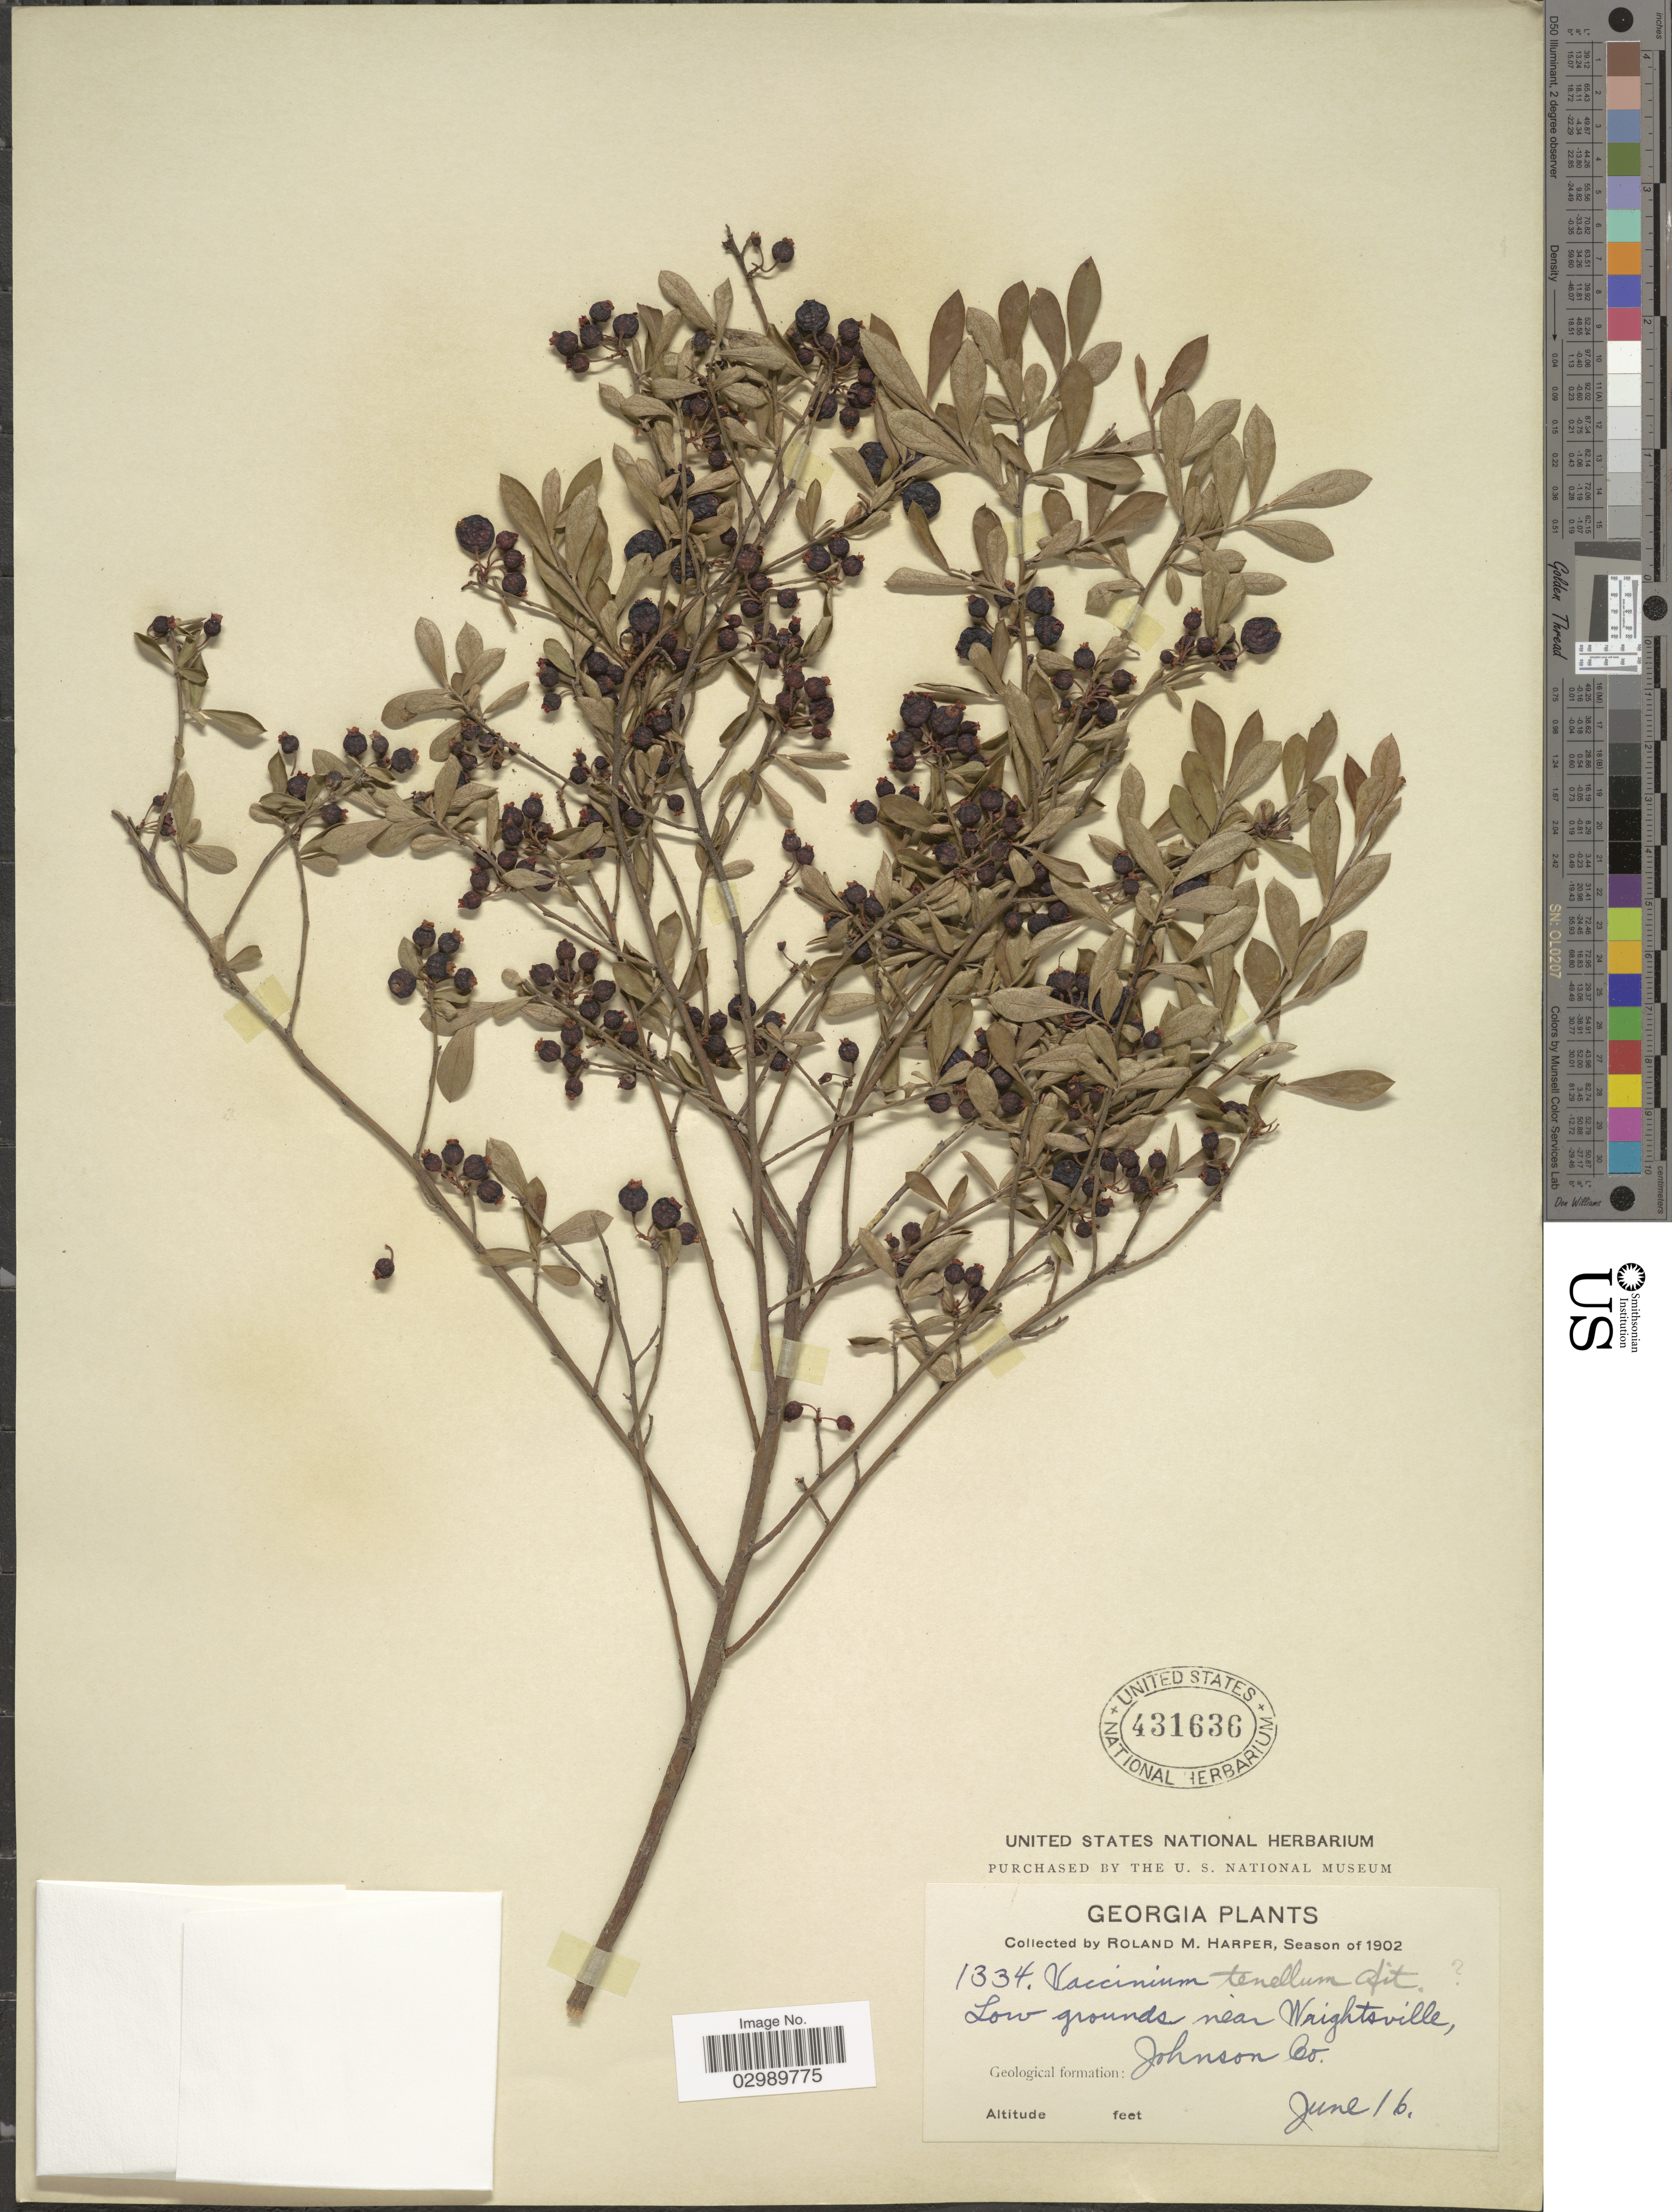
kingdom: Plantae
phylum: Tracheophyta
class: Magnoliopsida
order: Ericales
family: Ericaceae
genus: Vaccinium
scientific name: Vaccinium tenellum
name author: Aiton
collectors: R. M. Harper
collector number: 1334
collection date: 1902-06-16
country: United States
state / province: Georgia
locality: Near Wrightsville, Johnson Co.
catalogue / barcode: US 431636